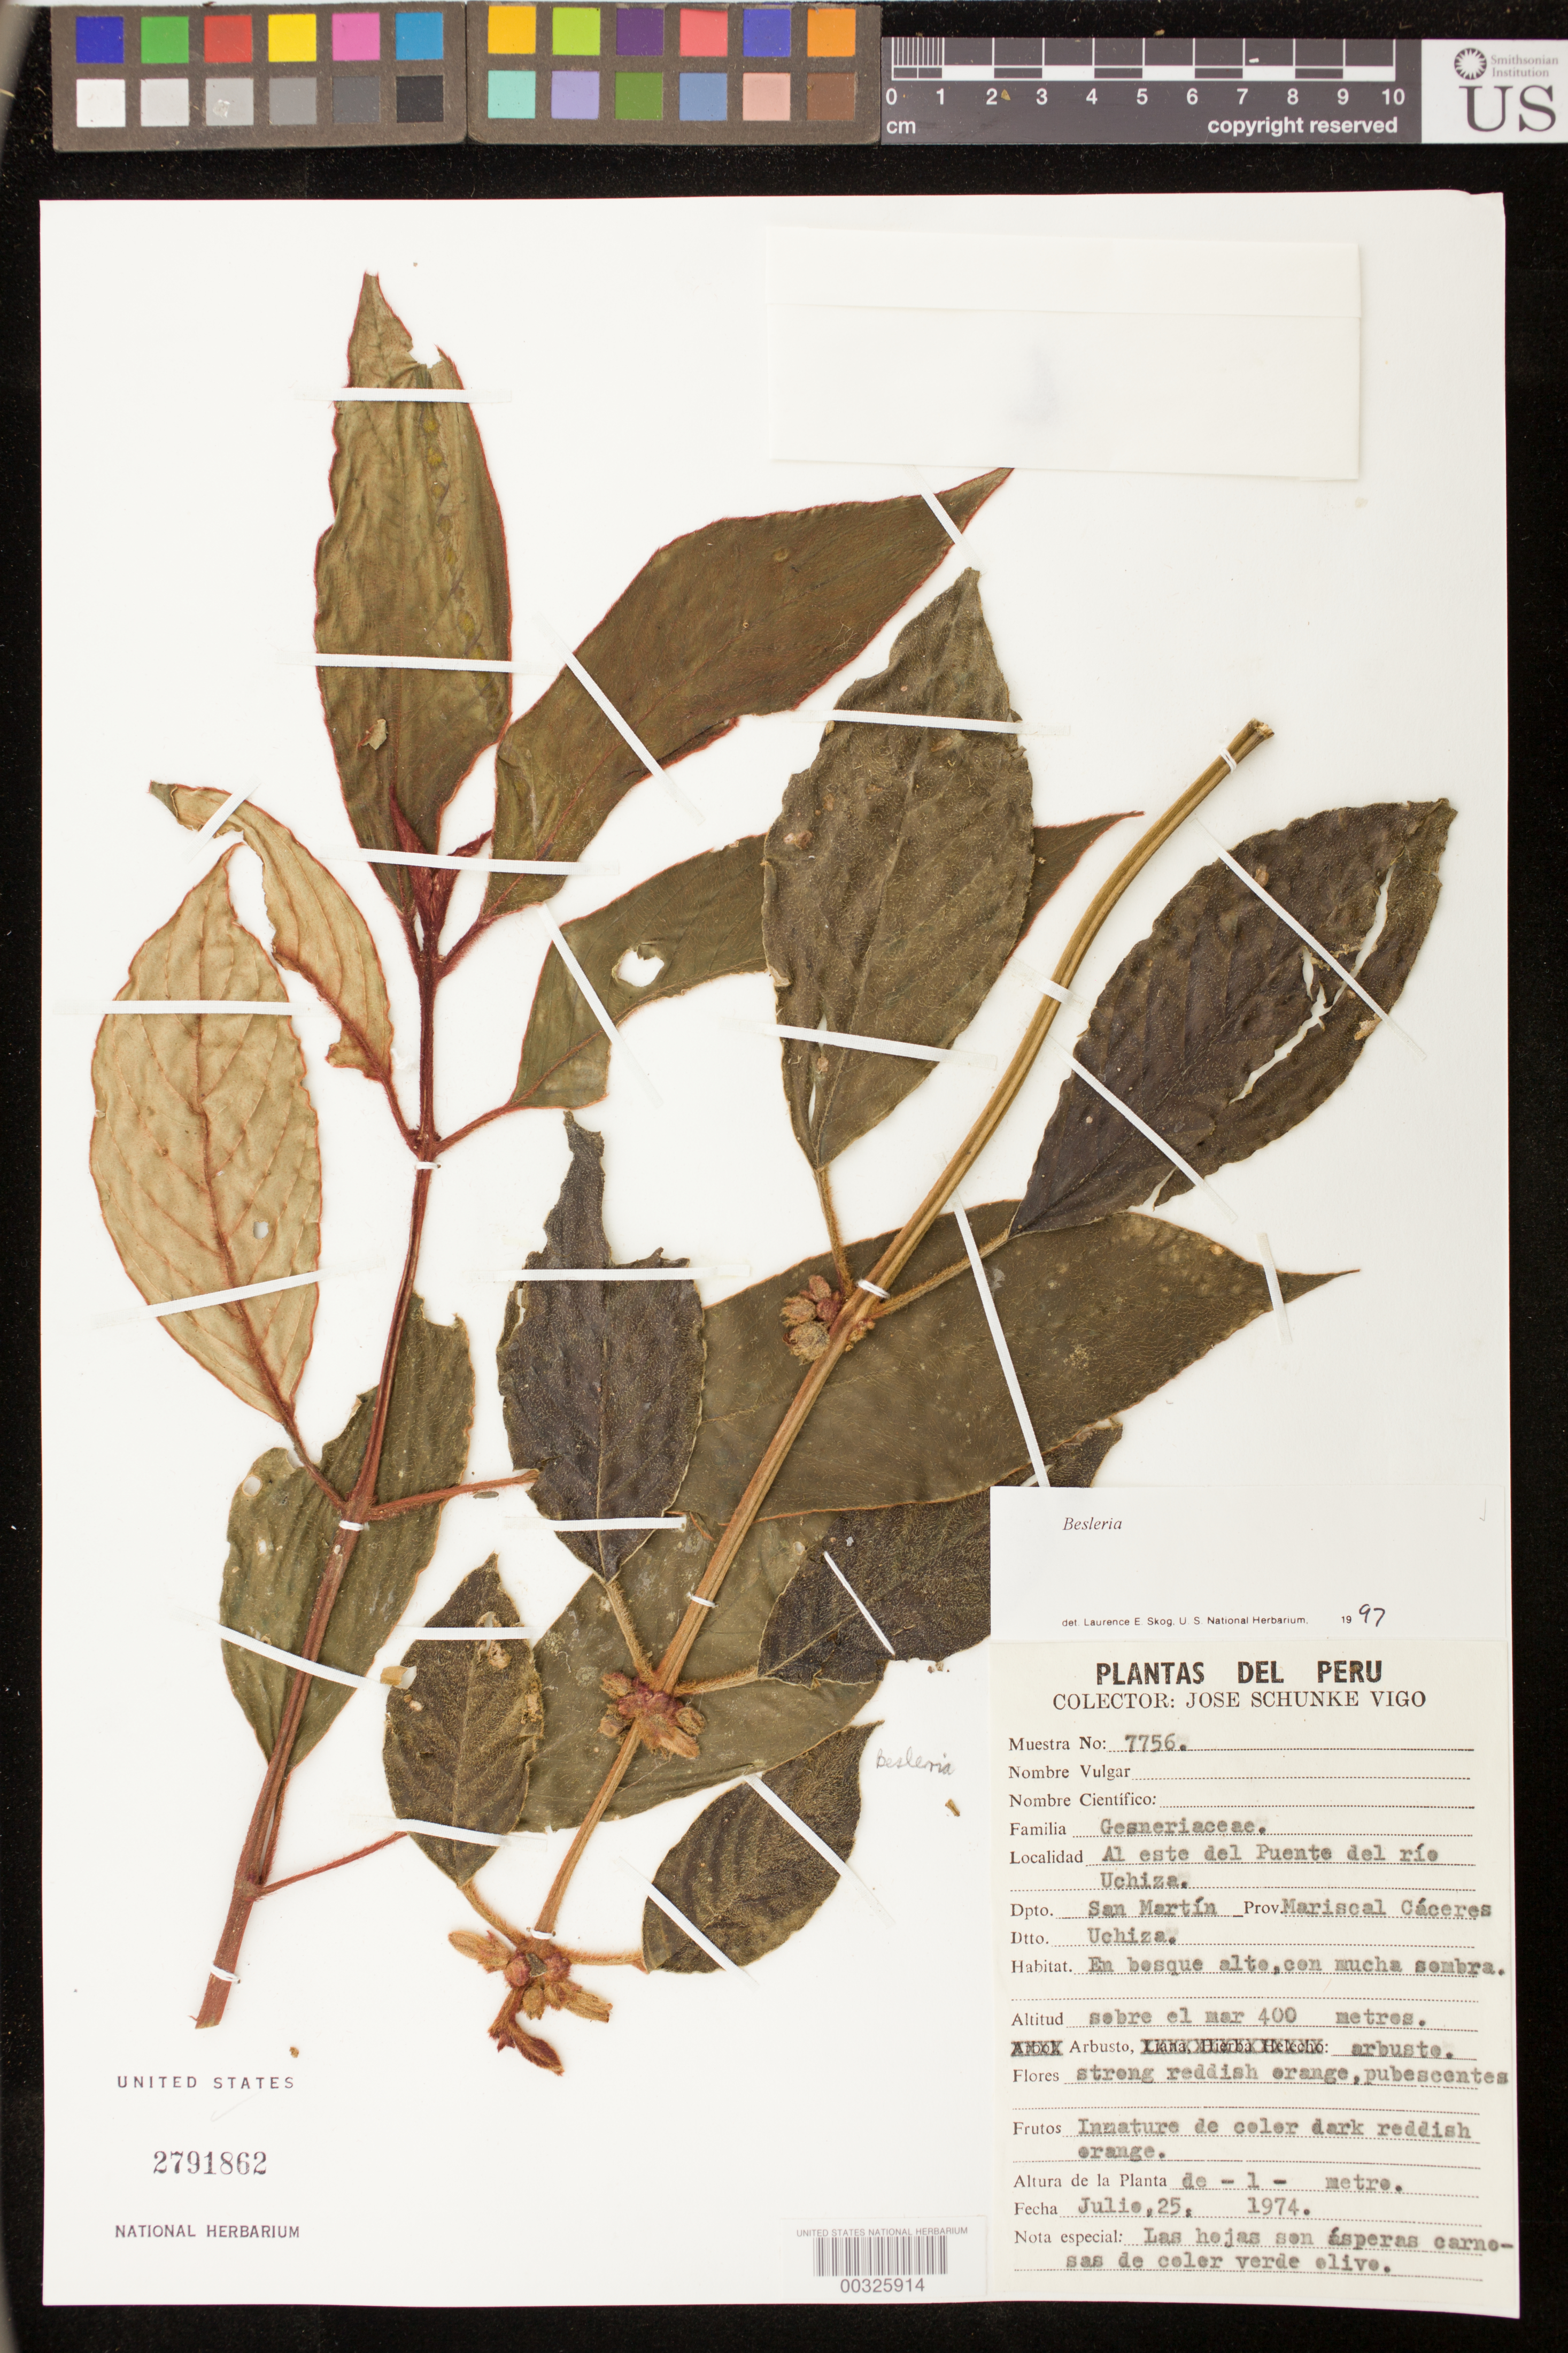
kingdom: Plantae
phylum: Tracheophyta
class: Magnoliopsida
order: Lamiales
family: Gesneriaceae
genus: Besleria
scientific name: Besleria sp.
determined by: Skog, Laurence E.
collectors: J. Schunke Vigo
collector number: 7756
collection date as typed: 25 Jul 1974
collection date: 1974-07-25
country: Peru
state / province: San Martín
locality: Prov. Mariscal Cáceres, Dtto. Uchiza; al E de Puente del río Uchiza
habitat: En bosque alto, con mucha sombra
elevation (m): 400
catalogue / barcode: US 2791862